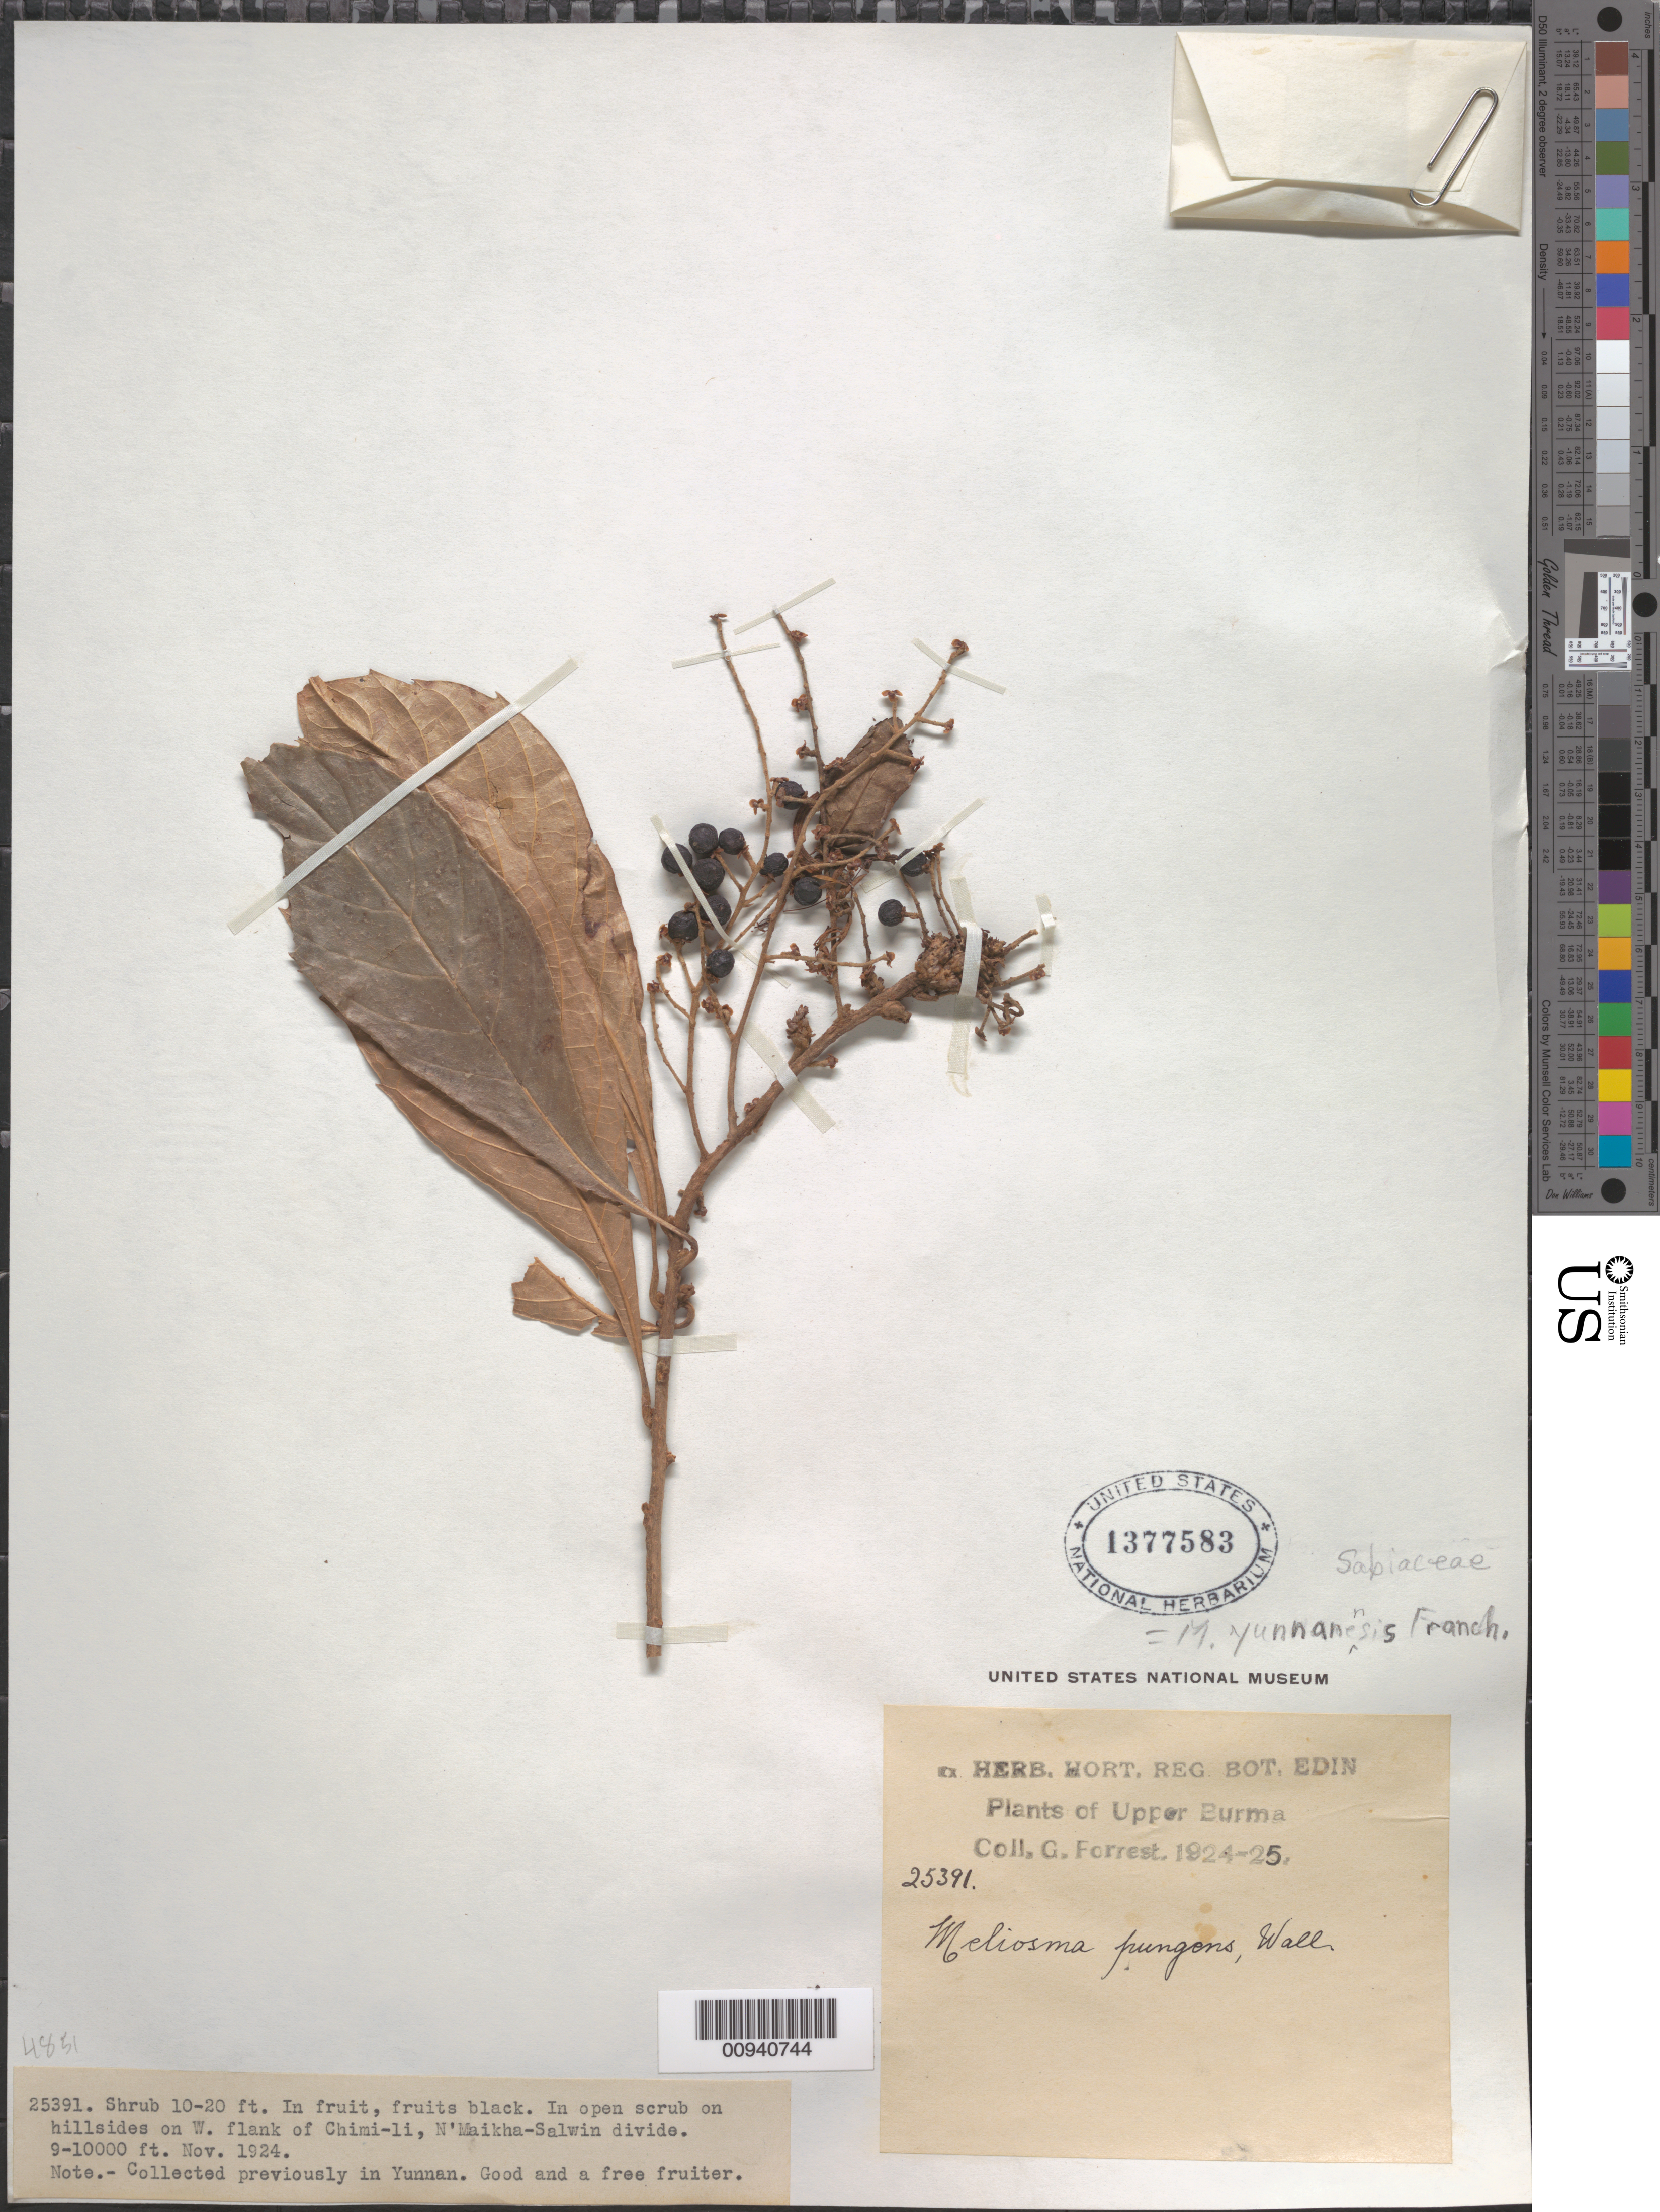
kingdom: Plantae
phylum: Tracheophyta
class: Magnoliopsida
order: Proteales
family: Sabiaceae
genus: Meliosma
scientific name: Meliosma yunnanensis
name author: Franch.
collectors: G. Forrest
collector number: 25391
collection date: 1924-11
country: Myanmar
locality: W flank of Chimi-li, N'Maikha-Salwin divide.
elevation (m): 2743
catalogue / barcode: US 1377583